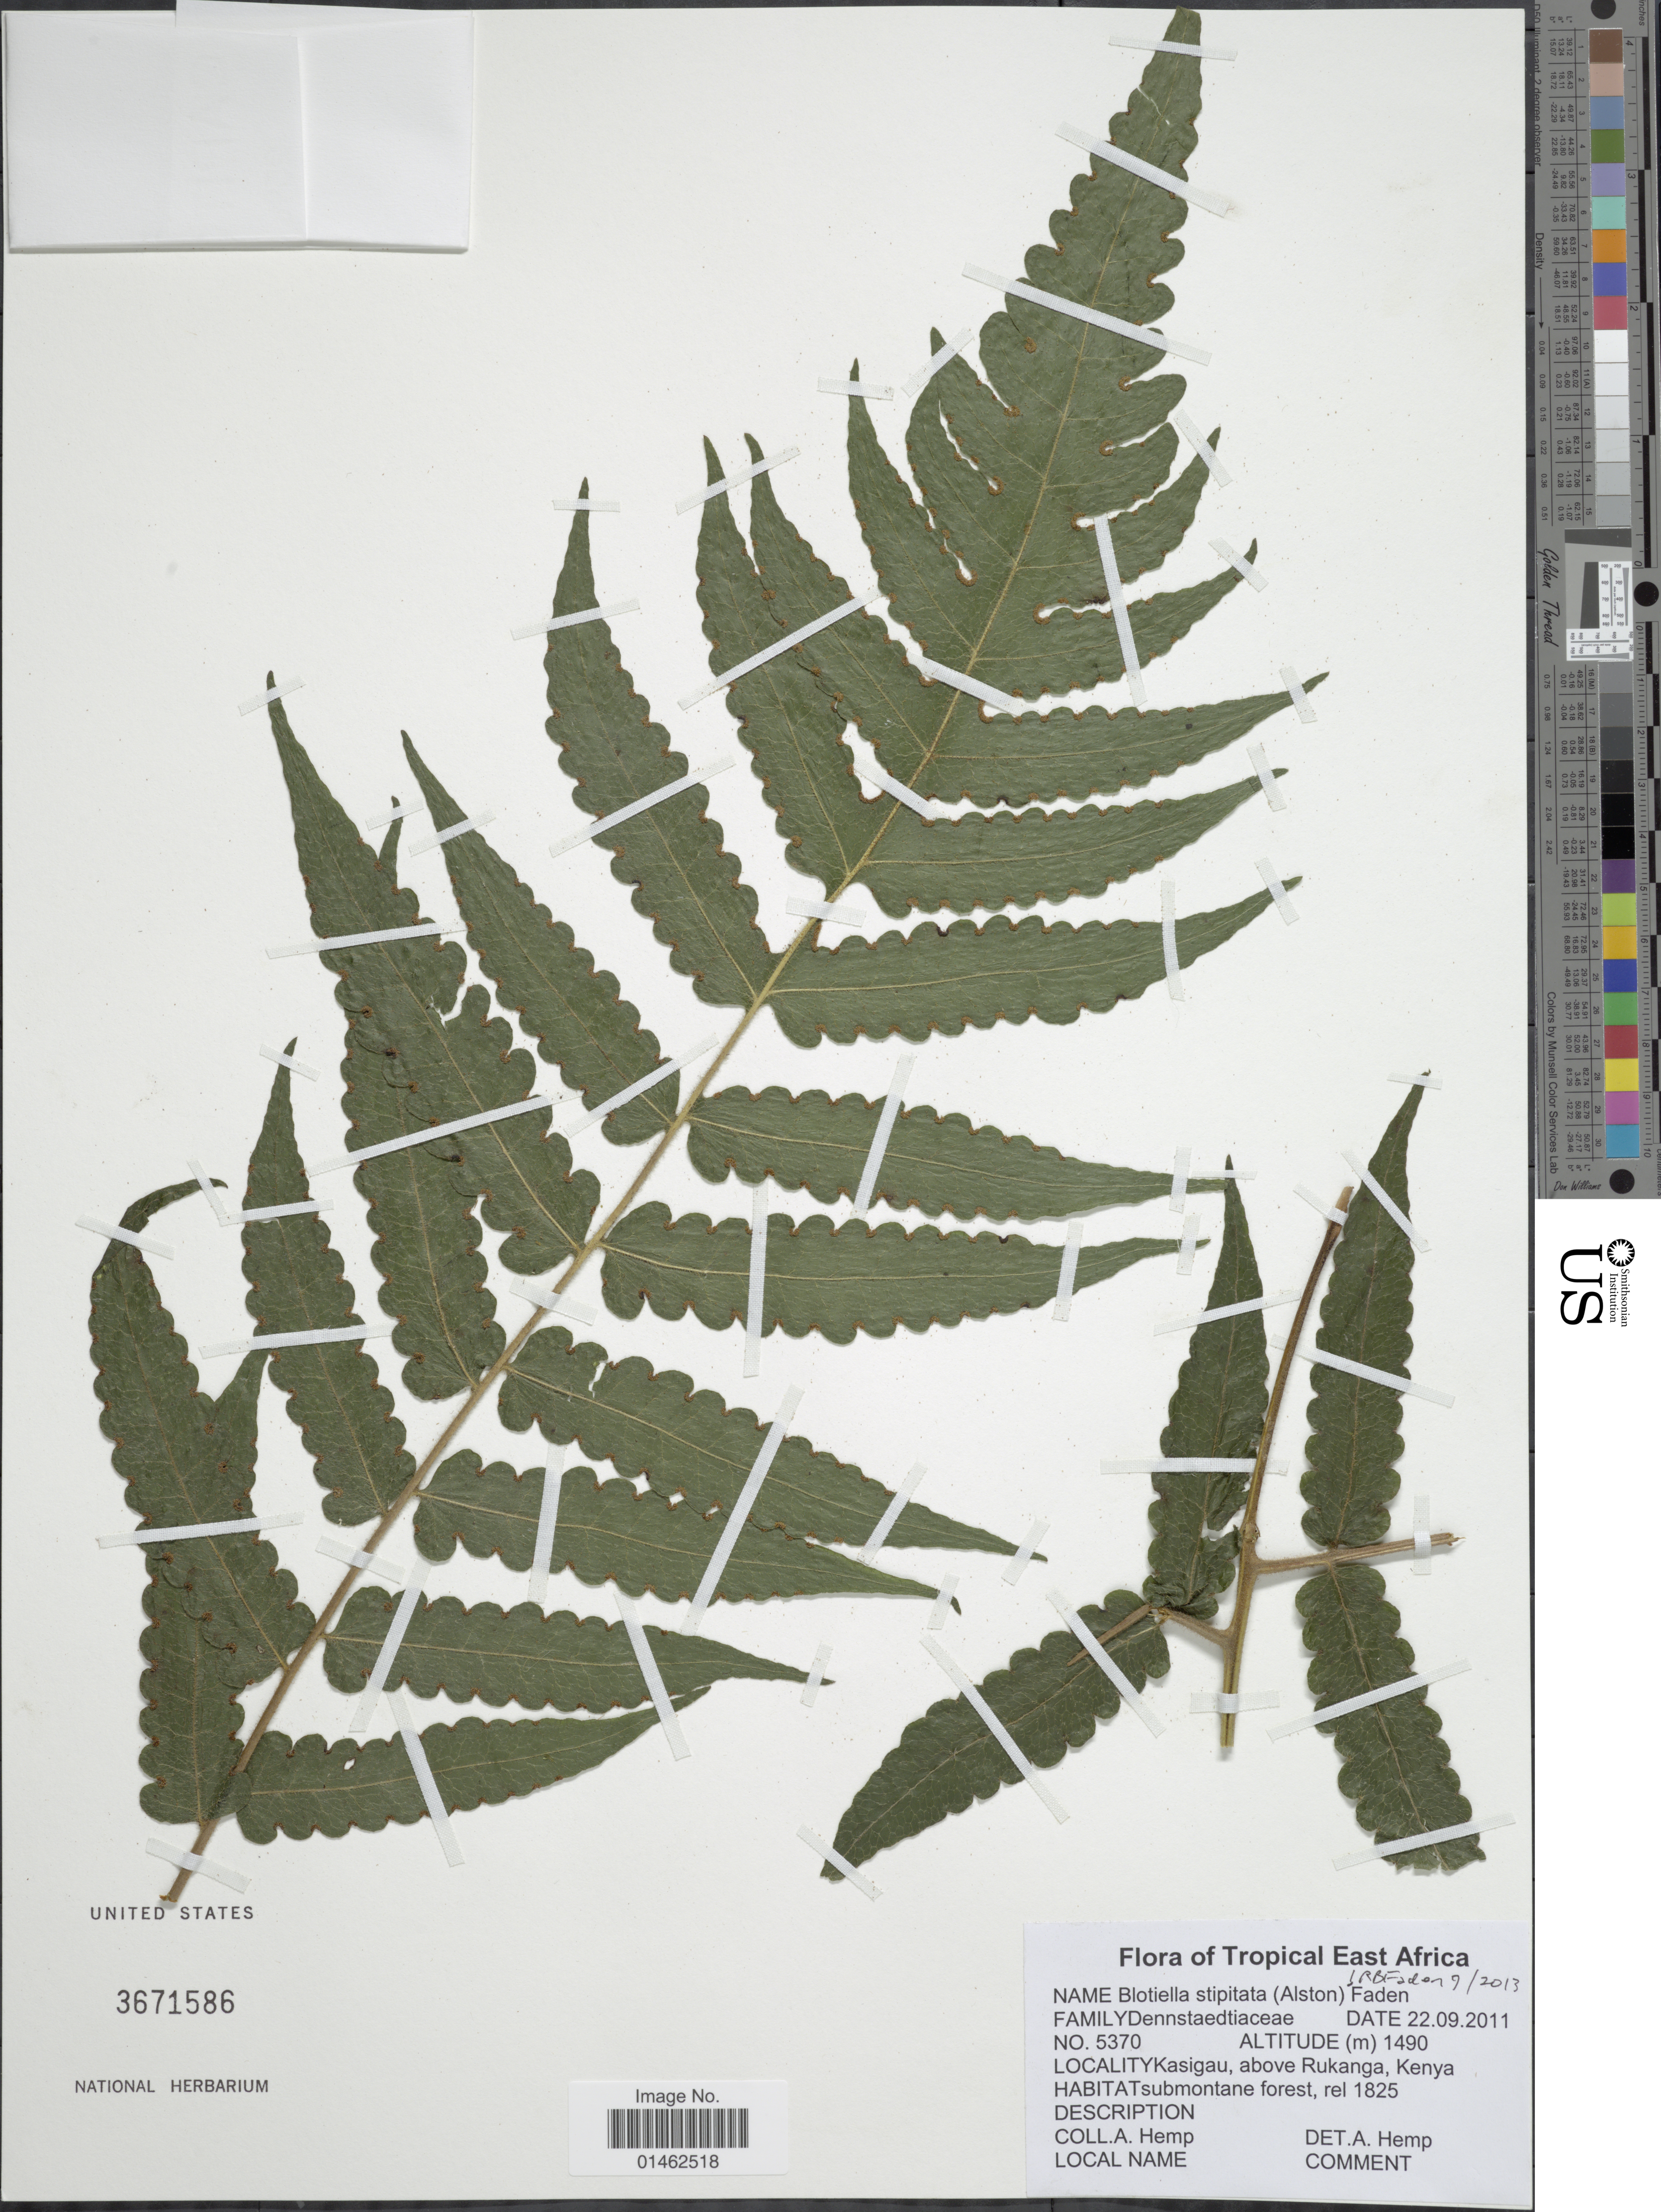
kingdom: Plantae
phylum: Tracheophyta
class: Polypodiopsida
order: Polypodiales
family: Dennstaedtiaceae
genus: Blotiella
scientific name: Blotiella stiptata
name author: (Alston) Faden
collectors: A. Hemp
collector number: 5370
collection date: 2011-09-22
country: Kenya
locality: Tropical East Africa, Kasigau, above Rukanga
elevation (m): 1490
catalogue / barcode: US 3671586